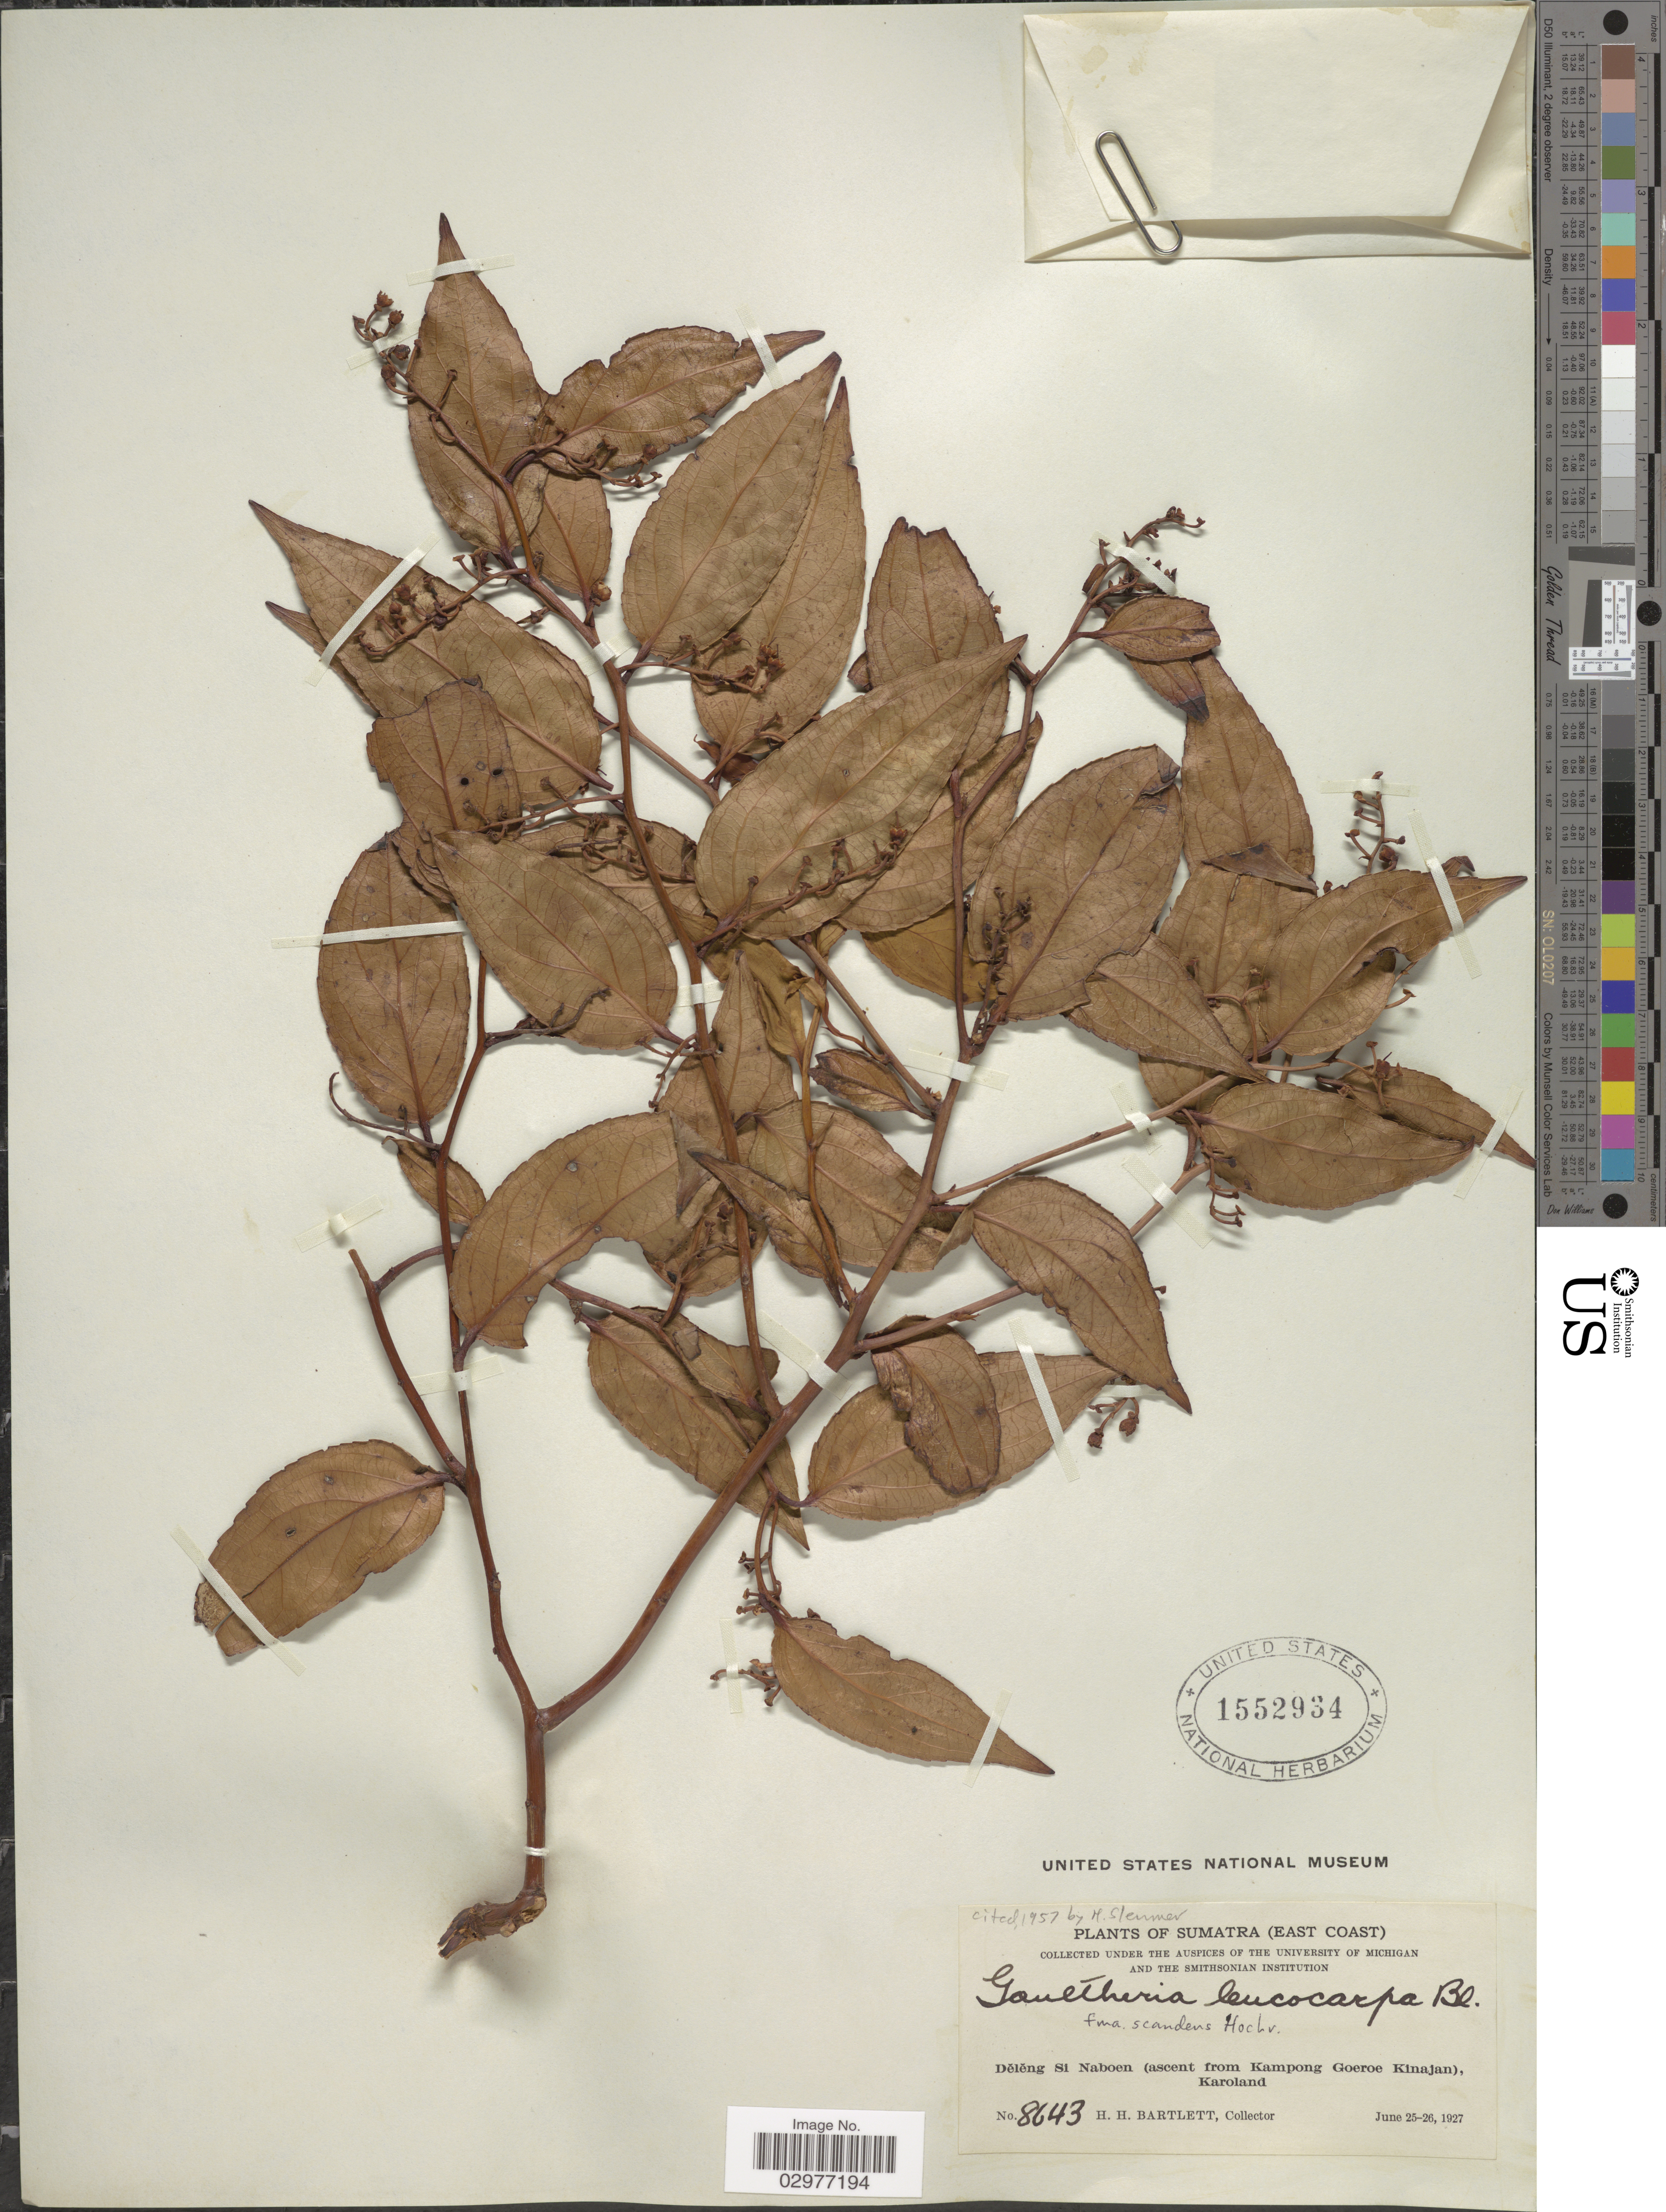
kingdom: Plantae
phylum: Tracheophyta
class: Magnoliopsida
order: Ericales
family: Ericaceae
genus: Gaultheria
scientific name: Gaultheria leucocarpa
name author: Blume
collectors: H. H. Bartlett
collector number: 8643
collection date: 1927-06-25/1927-06-26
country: Indonesia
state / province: Sumatra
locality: (East Coast). Seleng Si Naboen (ascent from Kampong Goeroe Kinajan), Karoland.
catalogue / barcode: US 1552934